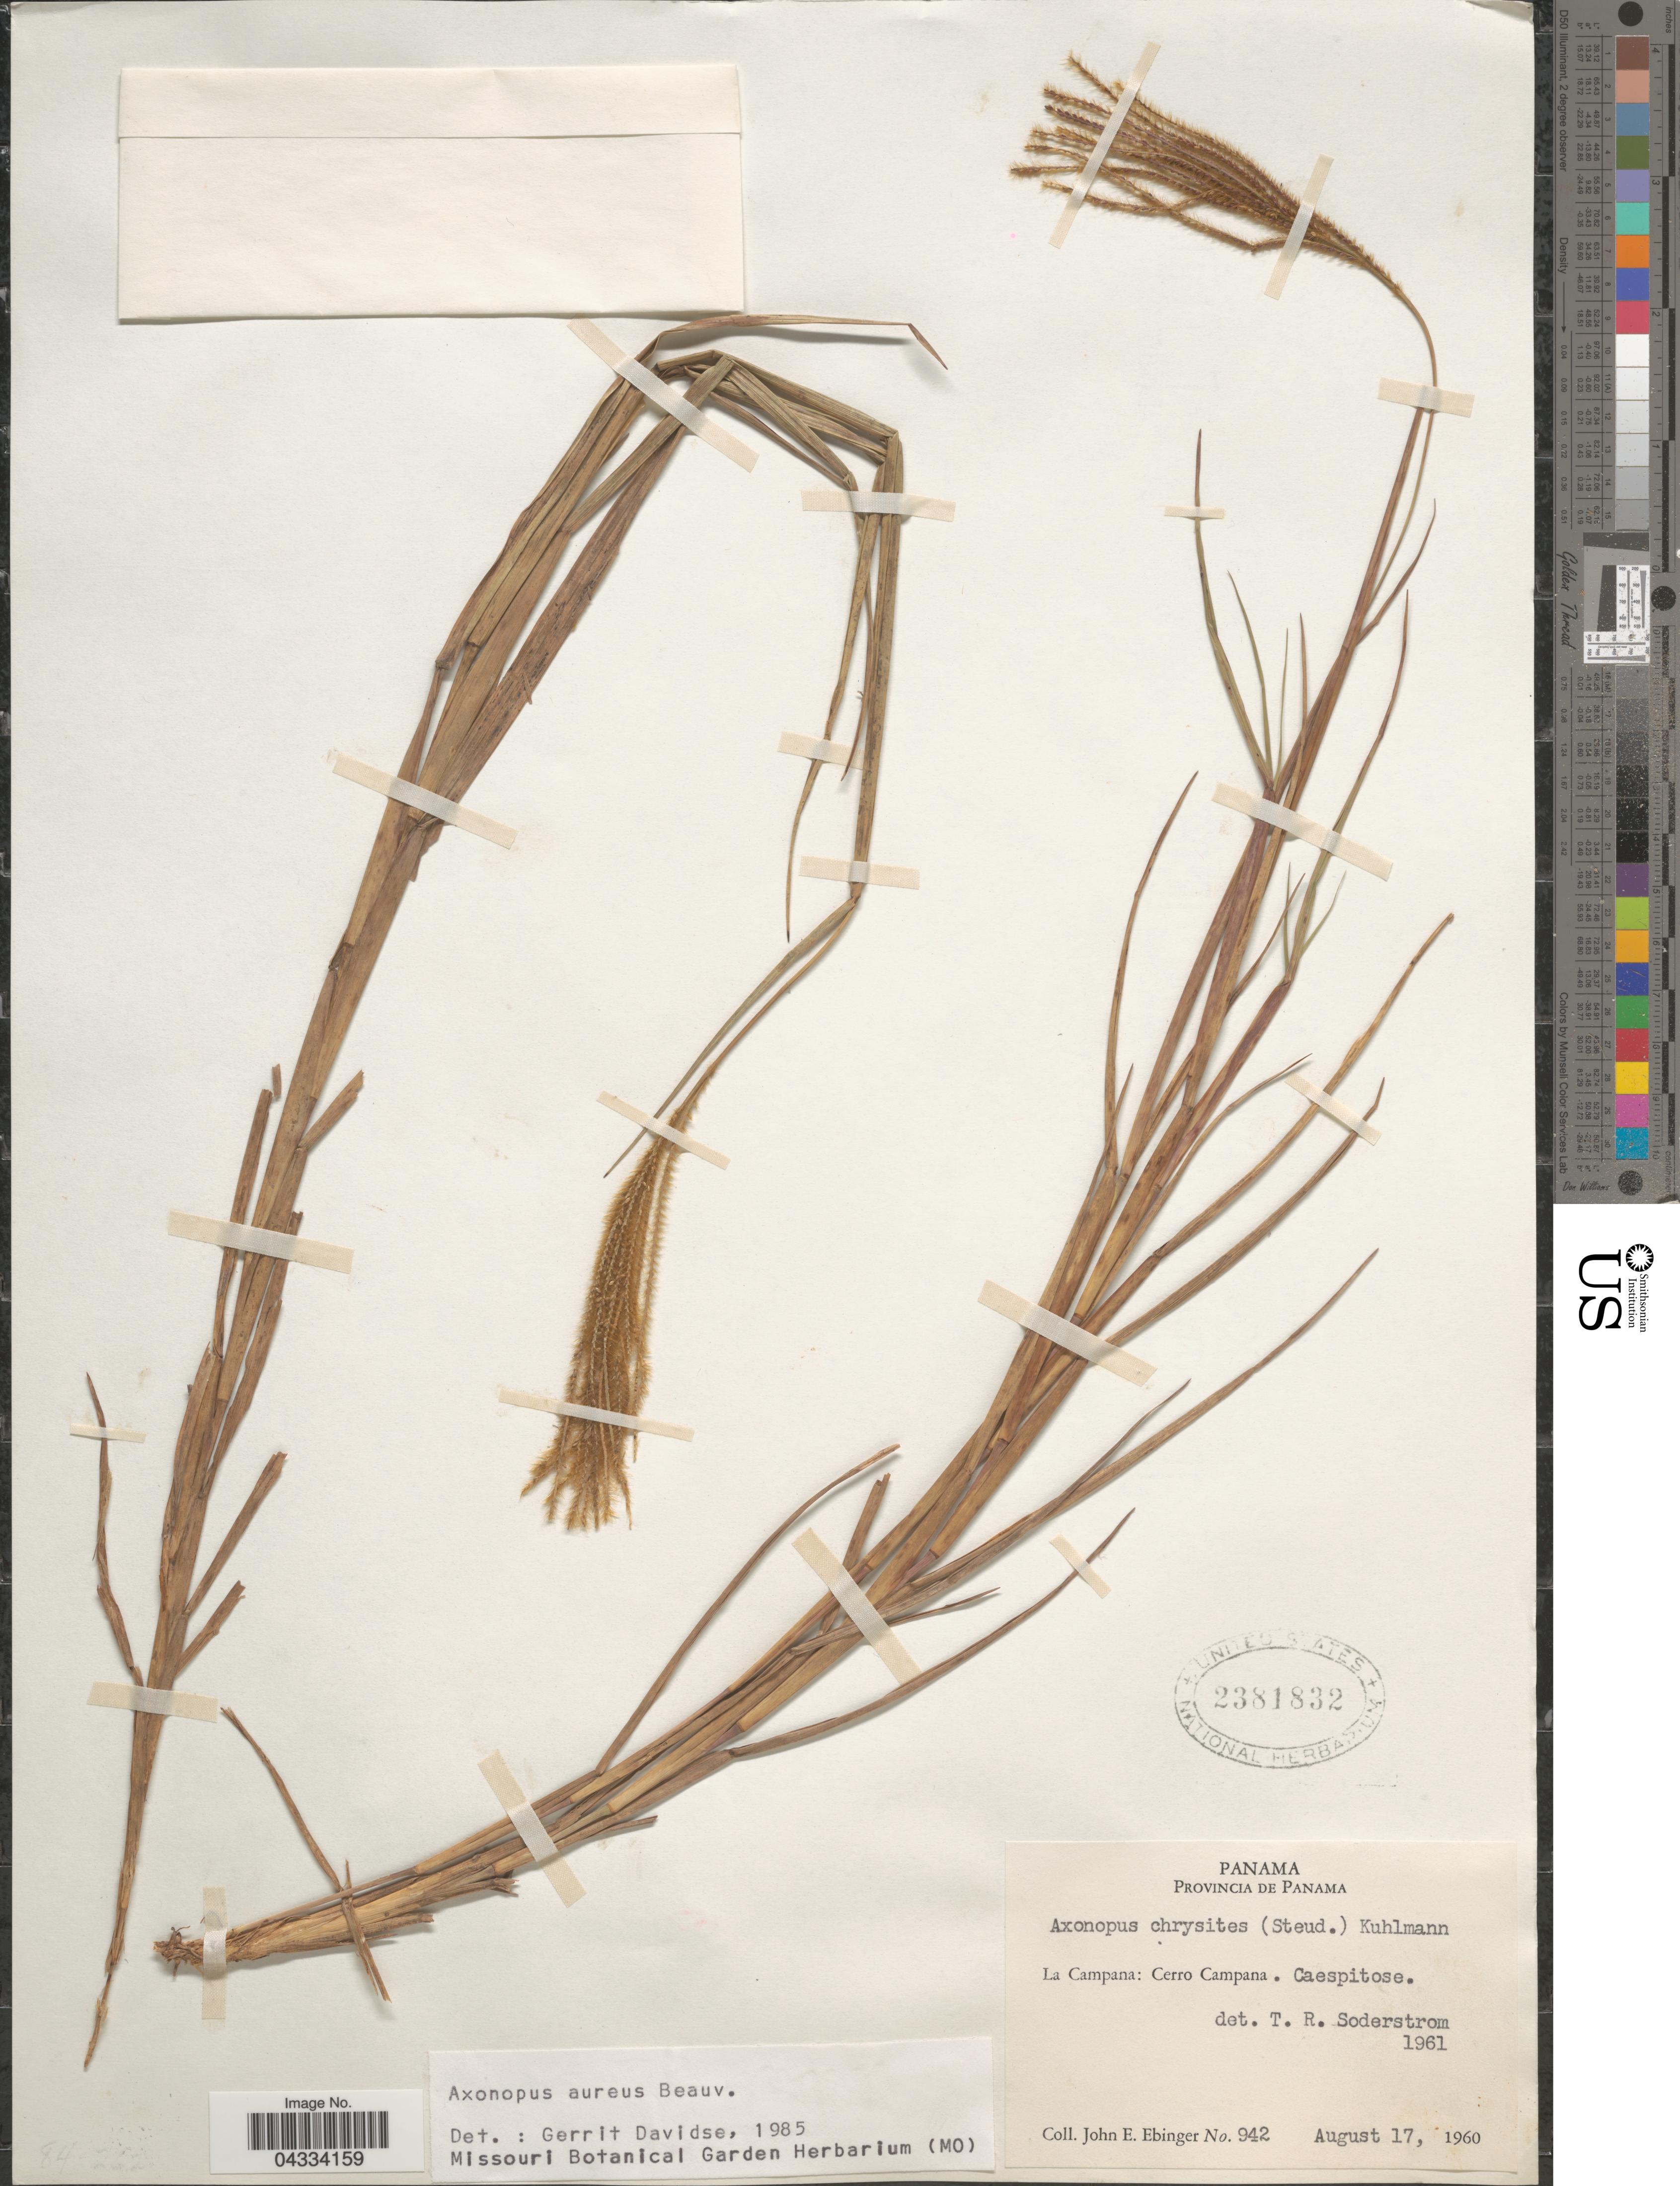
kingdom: Plantae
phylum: Tracheophyta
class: Liliopsida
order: Poales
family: Poaceae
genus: Axonopus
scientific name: Axonopus aureus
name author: P. Beauv.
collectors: J. Ebinger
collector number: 942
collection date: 1960-08-17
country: Panama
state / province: Panamá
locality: La Campana: Cerro Campana.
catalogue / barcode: US 2381832